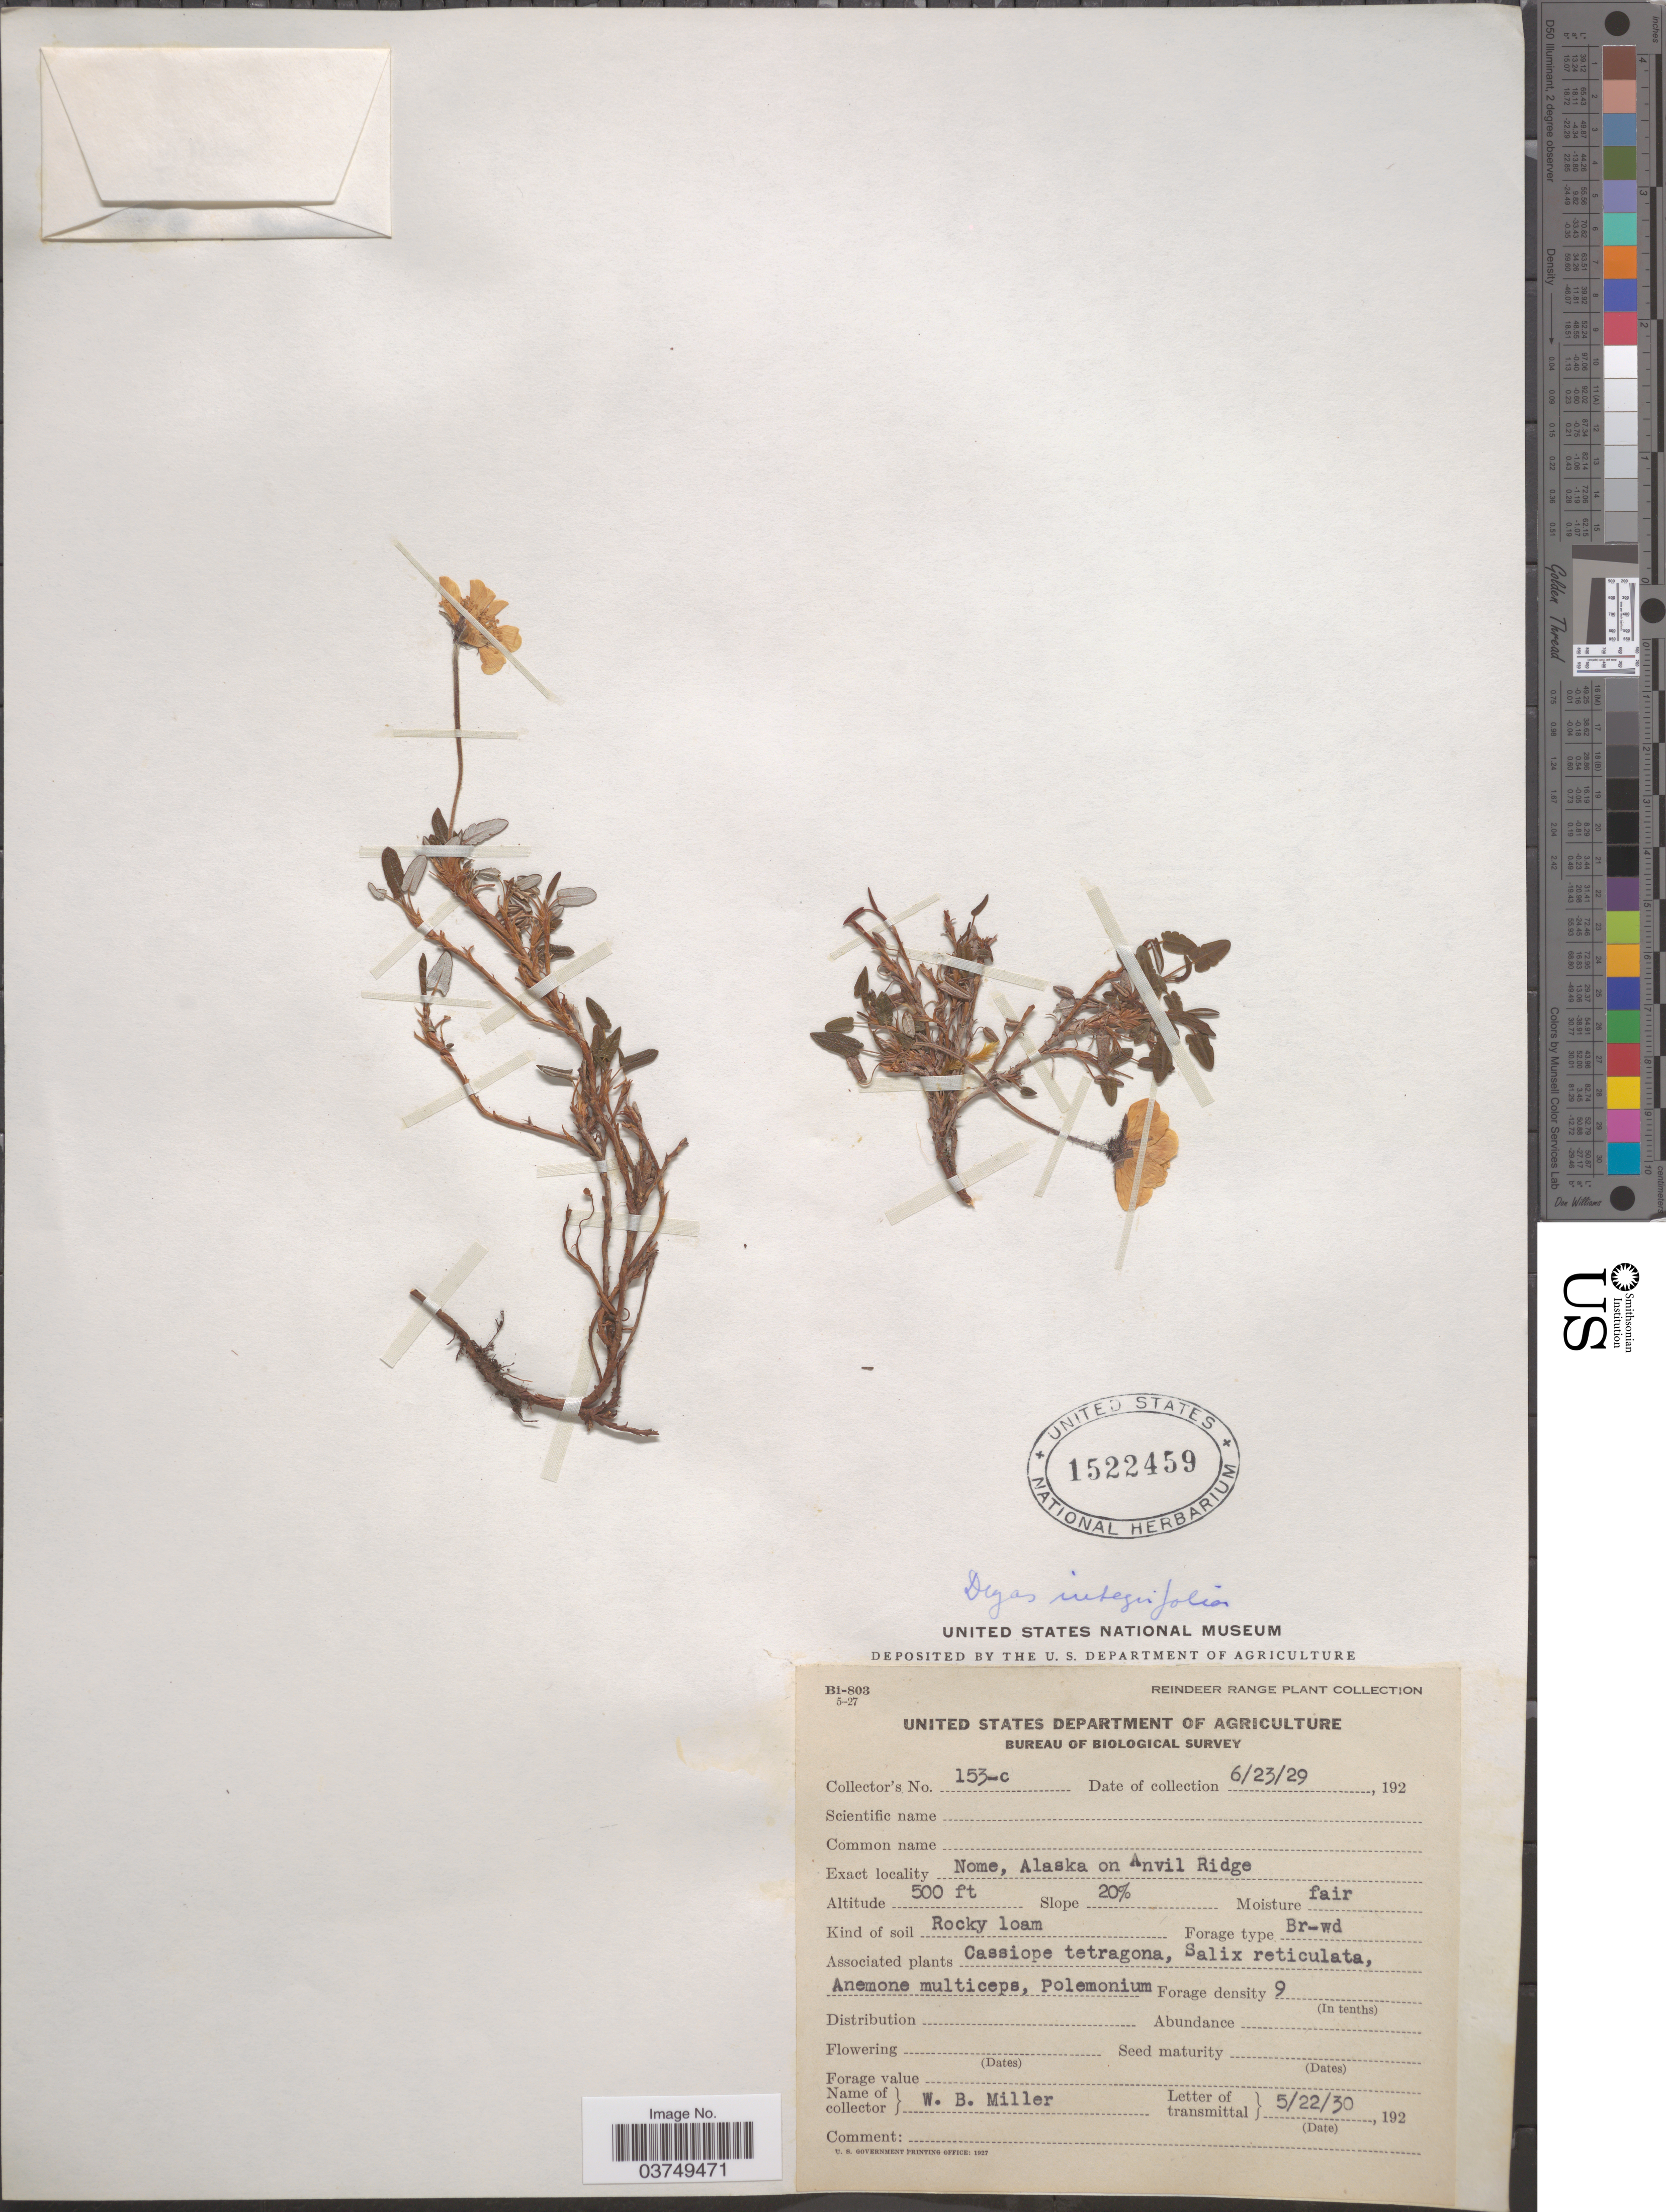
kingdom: Plantae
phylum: Tracheophyta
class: Magnoliopsida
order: Rosales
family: Rosaceae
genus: Dryas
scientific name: Dryas integrifolia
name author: Vahl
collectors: W. Miller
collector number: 153c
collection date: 1929-06-23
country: United States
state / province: Alaska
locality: Nome on Anvil Ridge.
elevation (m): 152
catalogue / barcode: US 1522459